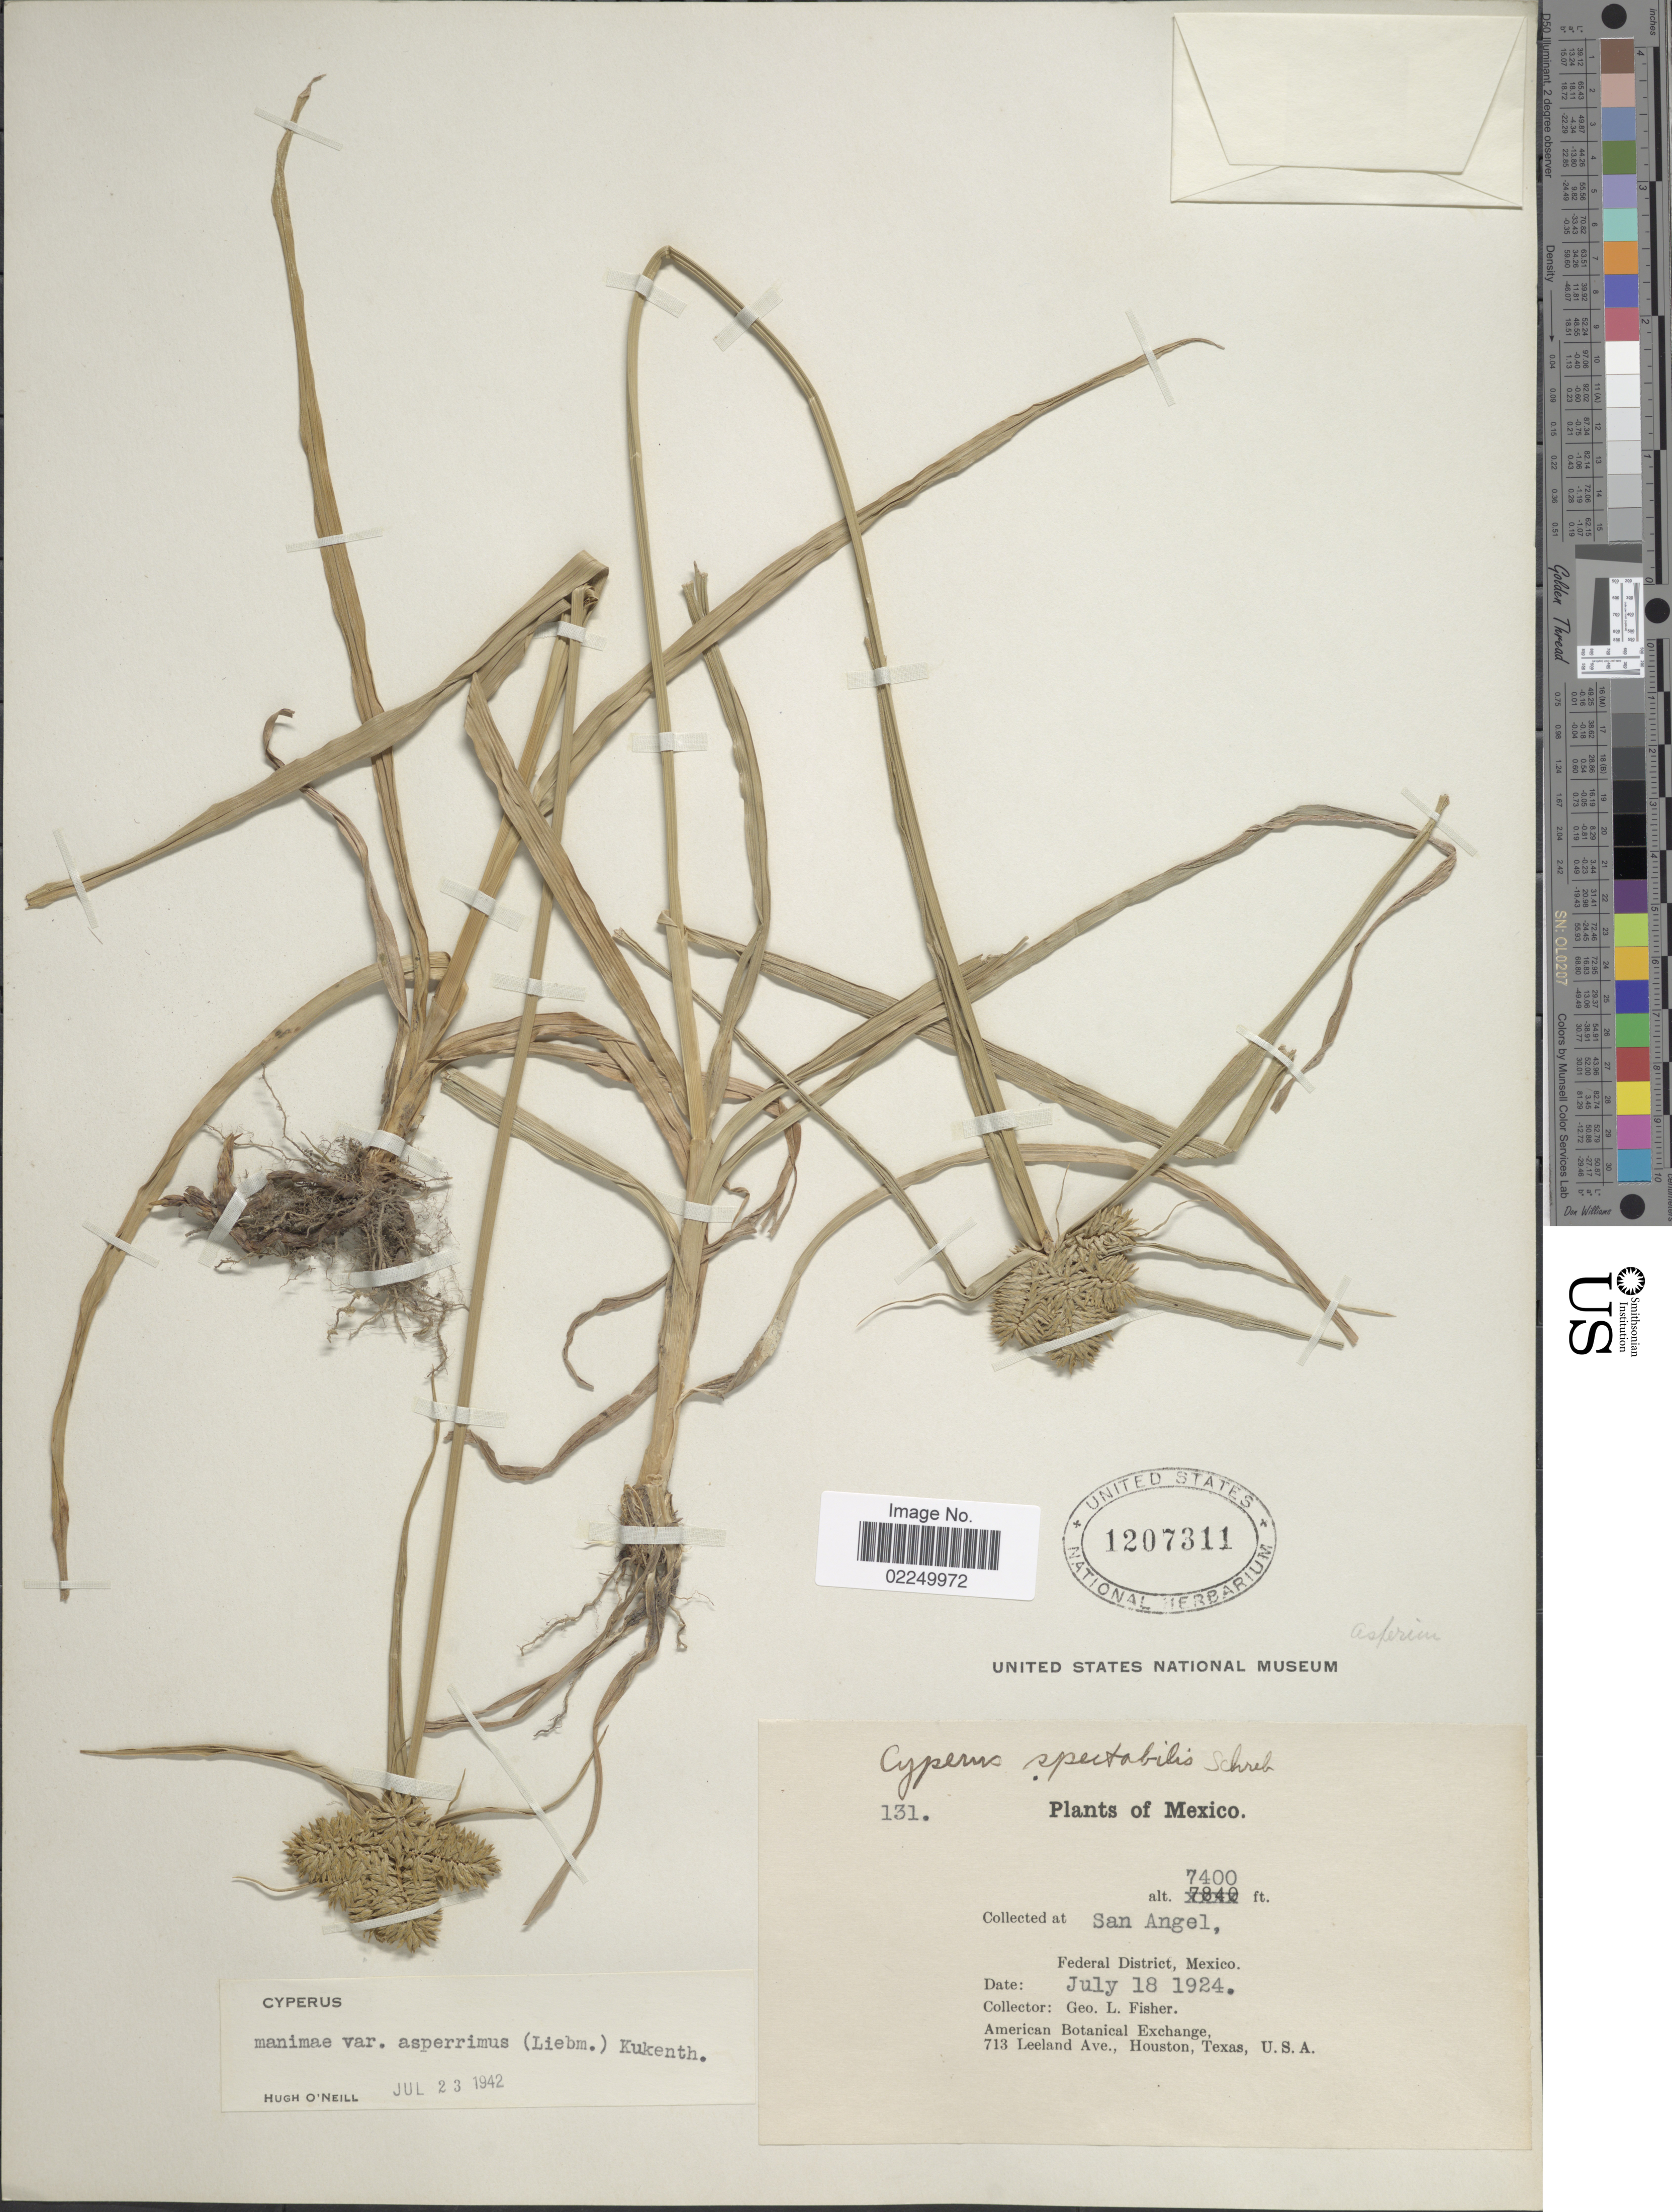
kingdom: Plantae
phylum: Tracheophyta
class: Liliopsida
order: Poales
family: Cyperaceae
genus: Cyperus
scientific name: Cyperus manimae var. asperrimus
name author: (Liebm.) Kük.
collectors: G. L. Fisher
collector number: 131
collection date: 1924-07-18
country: Mexico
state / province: Distrito Federal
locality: San Angel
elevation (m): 2256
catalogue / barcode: US 1207311